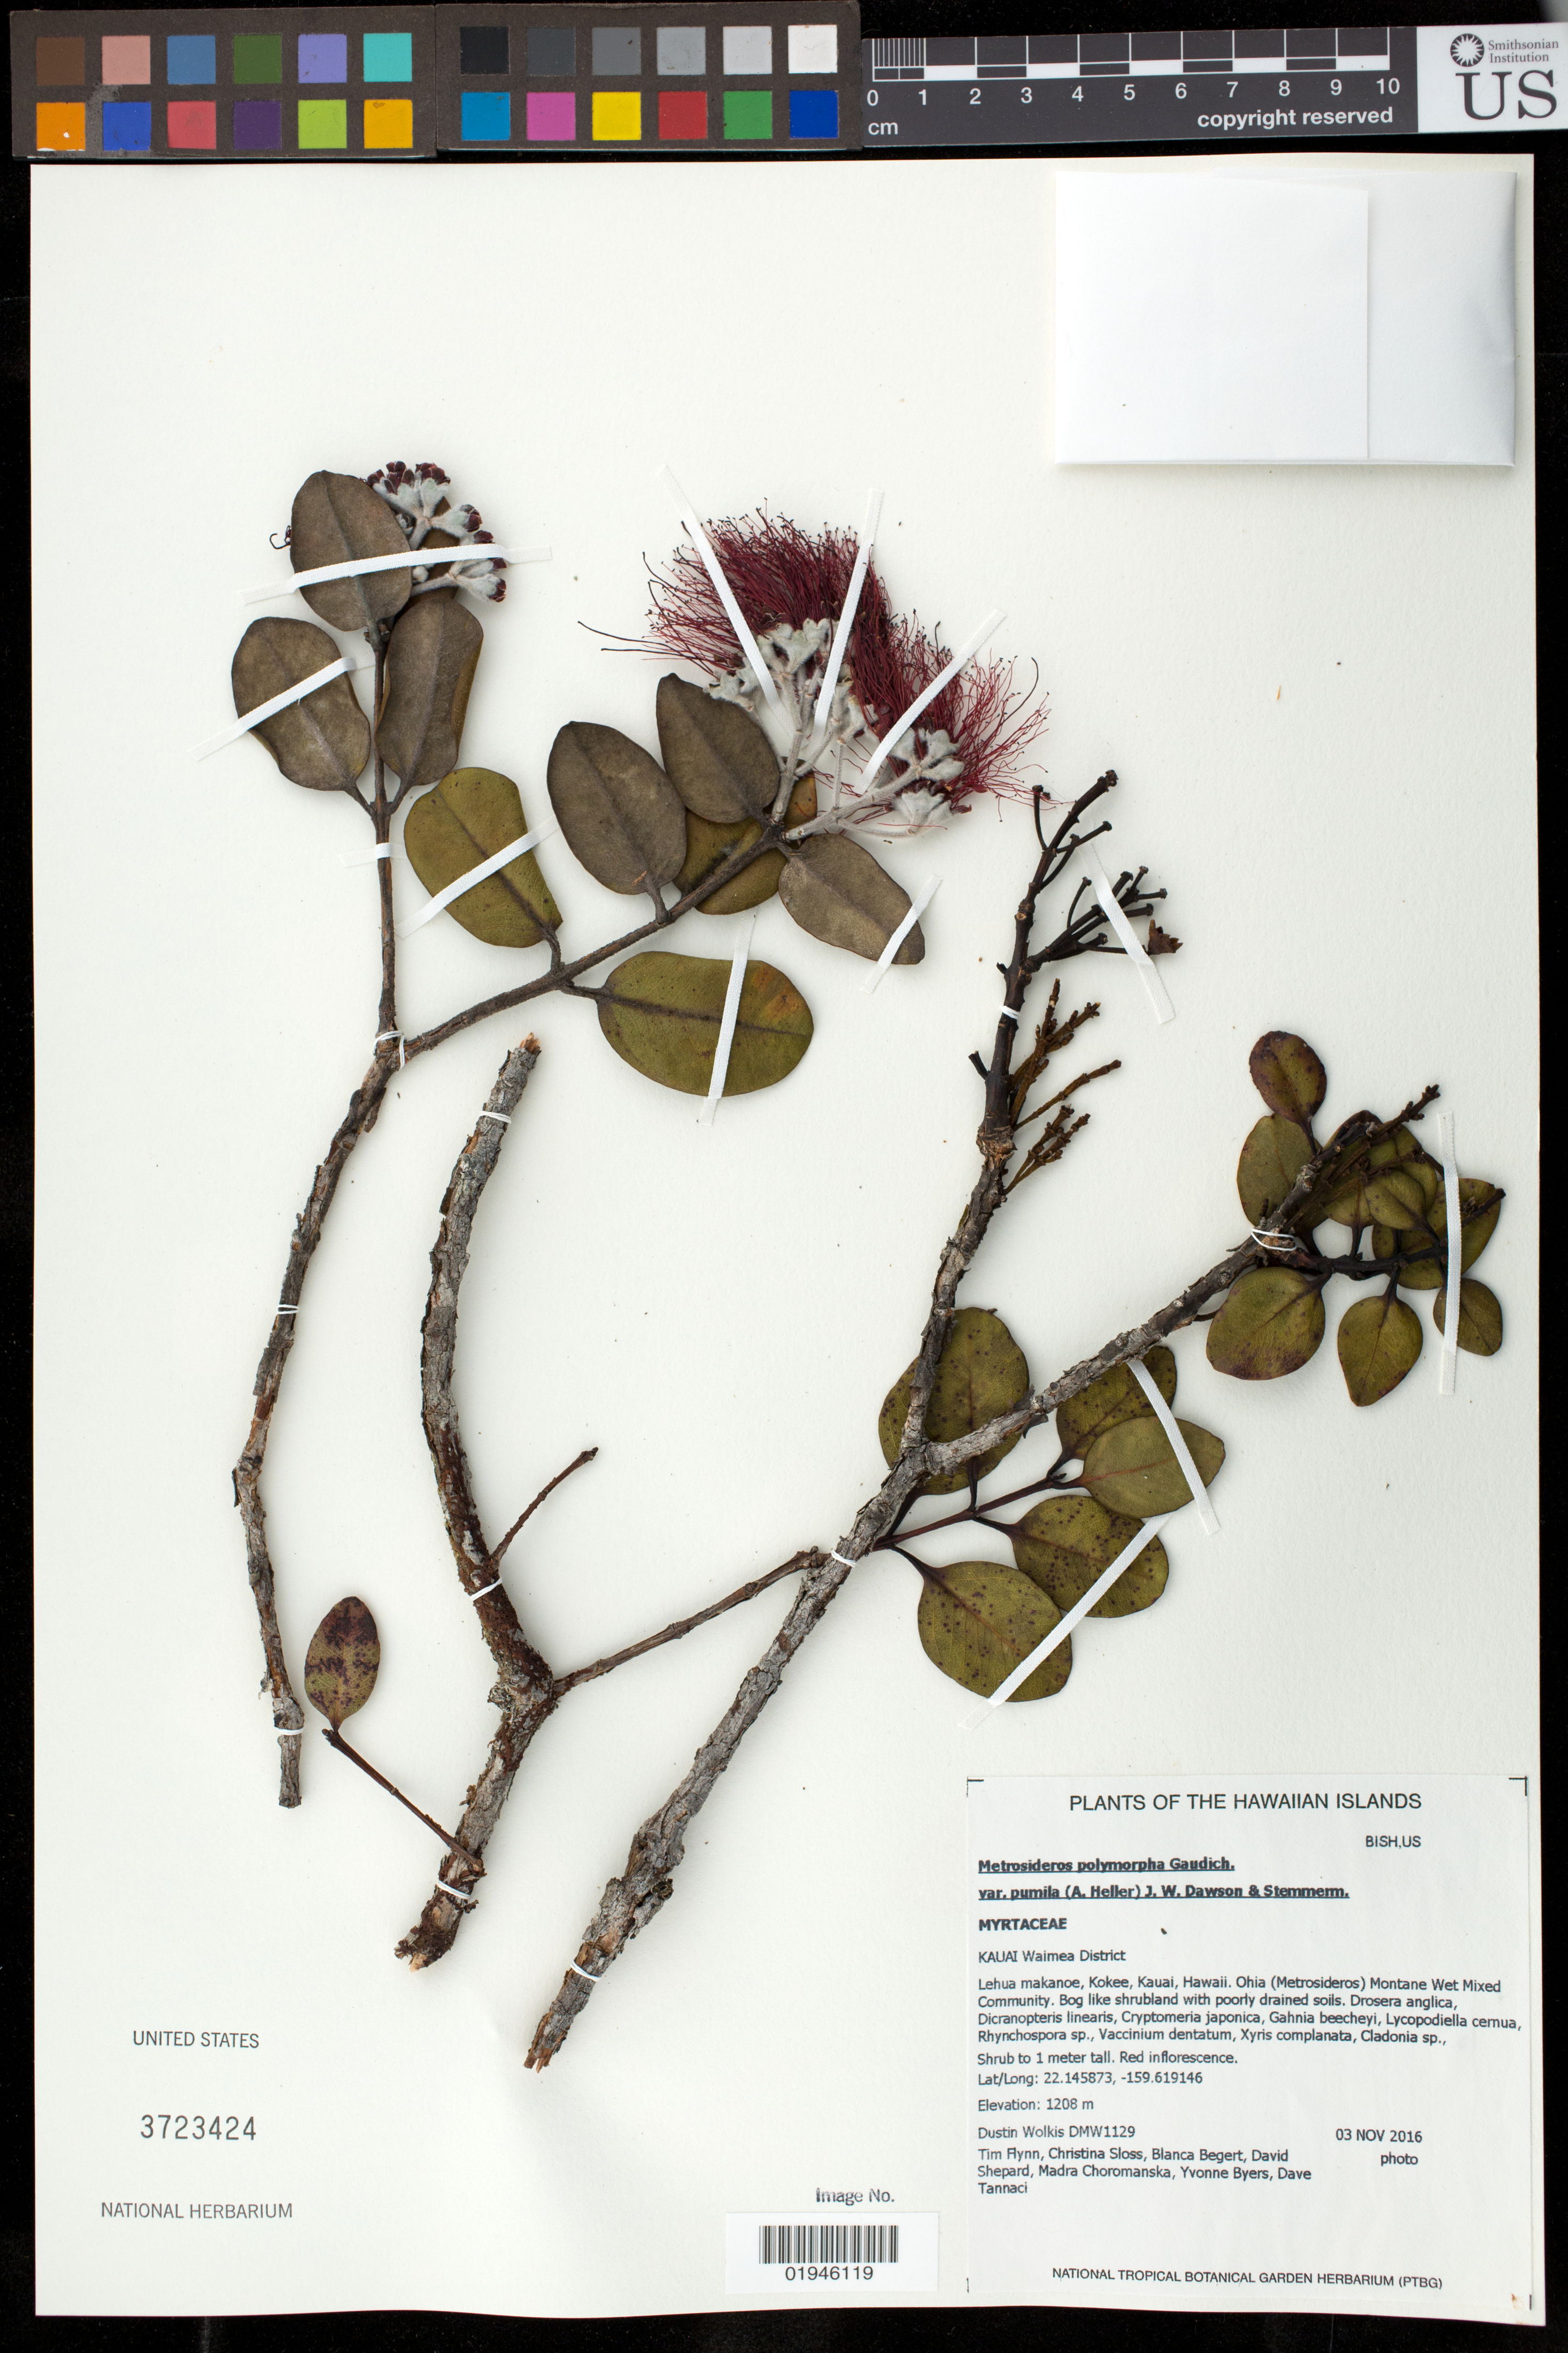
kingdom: Plantae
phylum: Tracheophyta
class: Magnoliopsida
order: Myrtales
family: Myrtaceae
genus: Metrosideros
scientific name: Metrosideros polymorpha var. pumila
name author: (A. Heller) J.W. Dawson & Stemmerm.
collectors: D. Wolkis & T. W. Flynn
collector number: DMW1129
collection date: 2016-11-03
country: United States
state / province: Hawaii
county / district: Kauai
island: Kaua'i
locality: Waimea District, Lehua makanoe, Kokee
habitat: Montane Wet Mixed community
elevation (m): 1208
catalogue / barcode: US 3723424